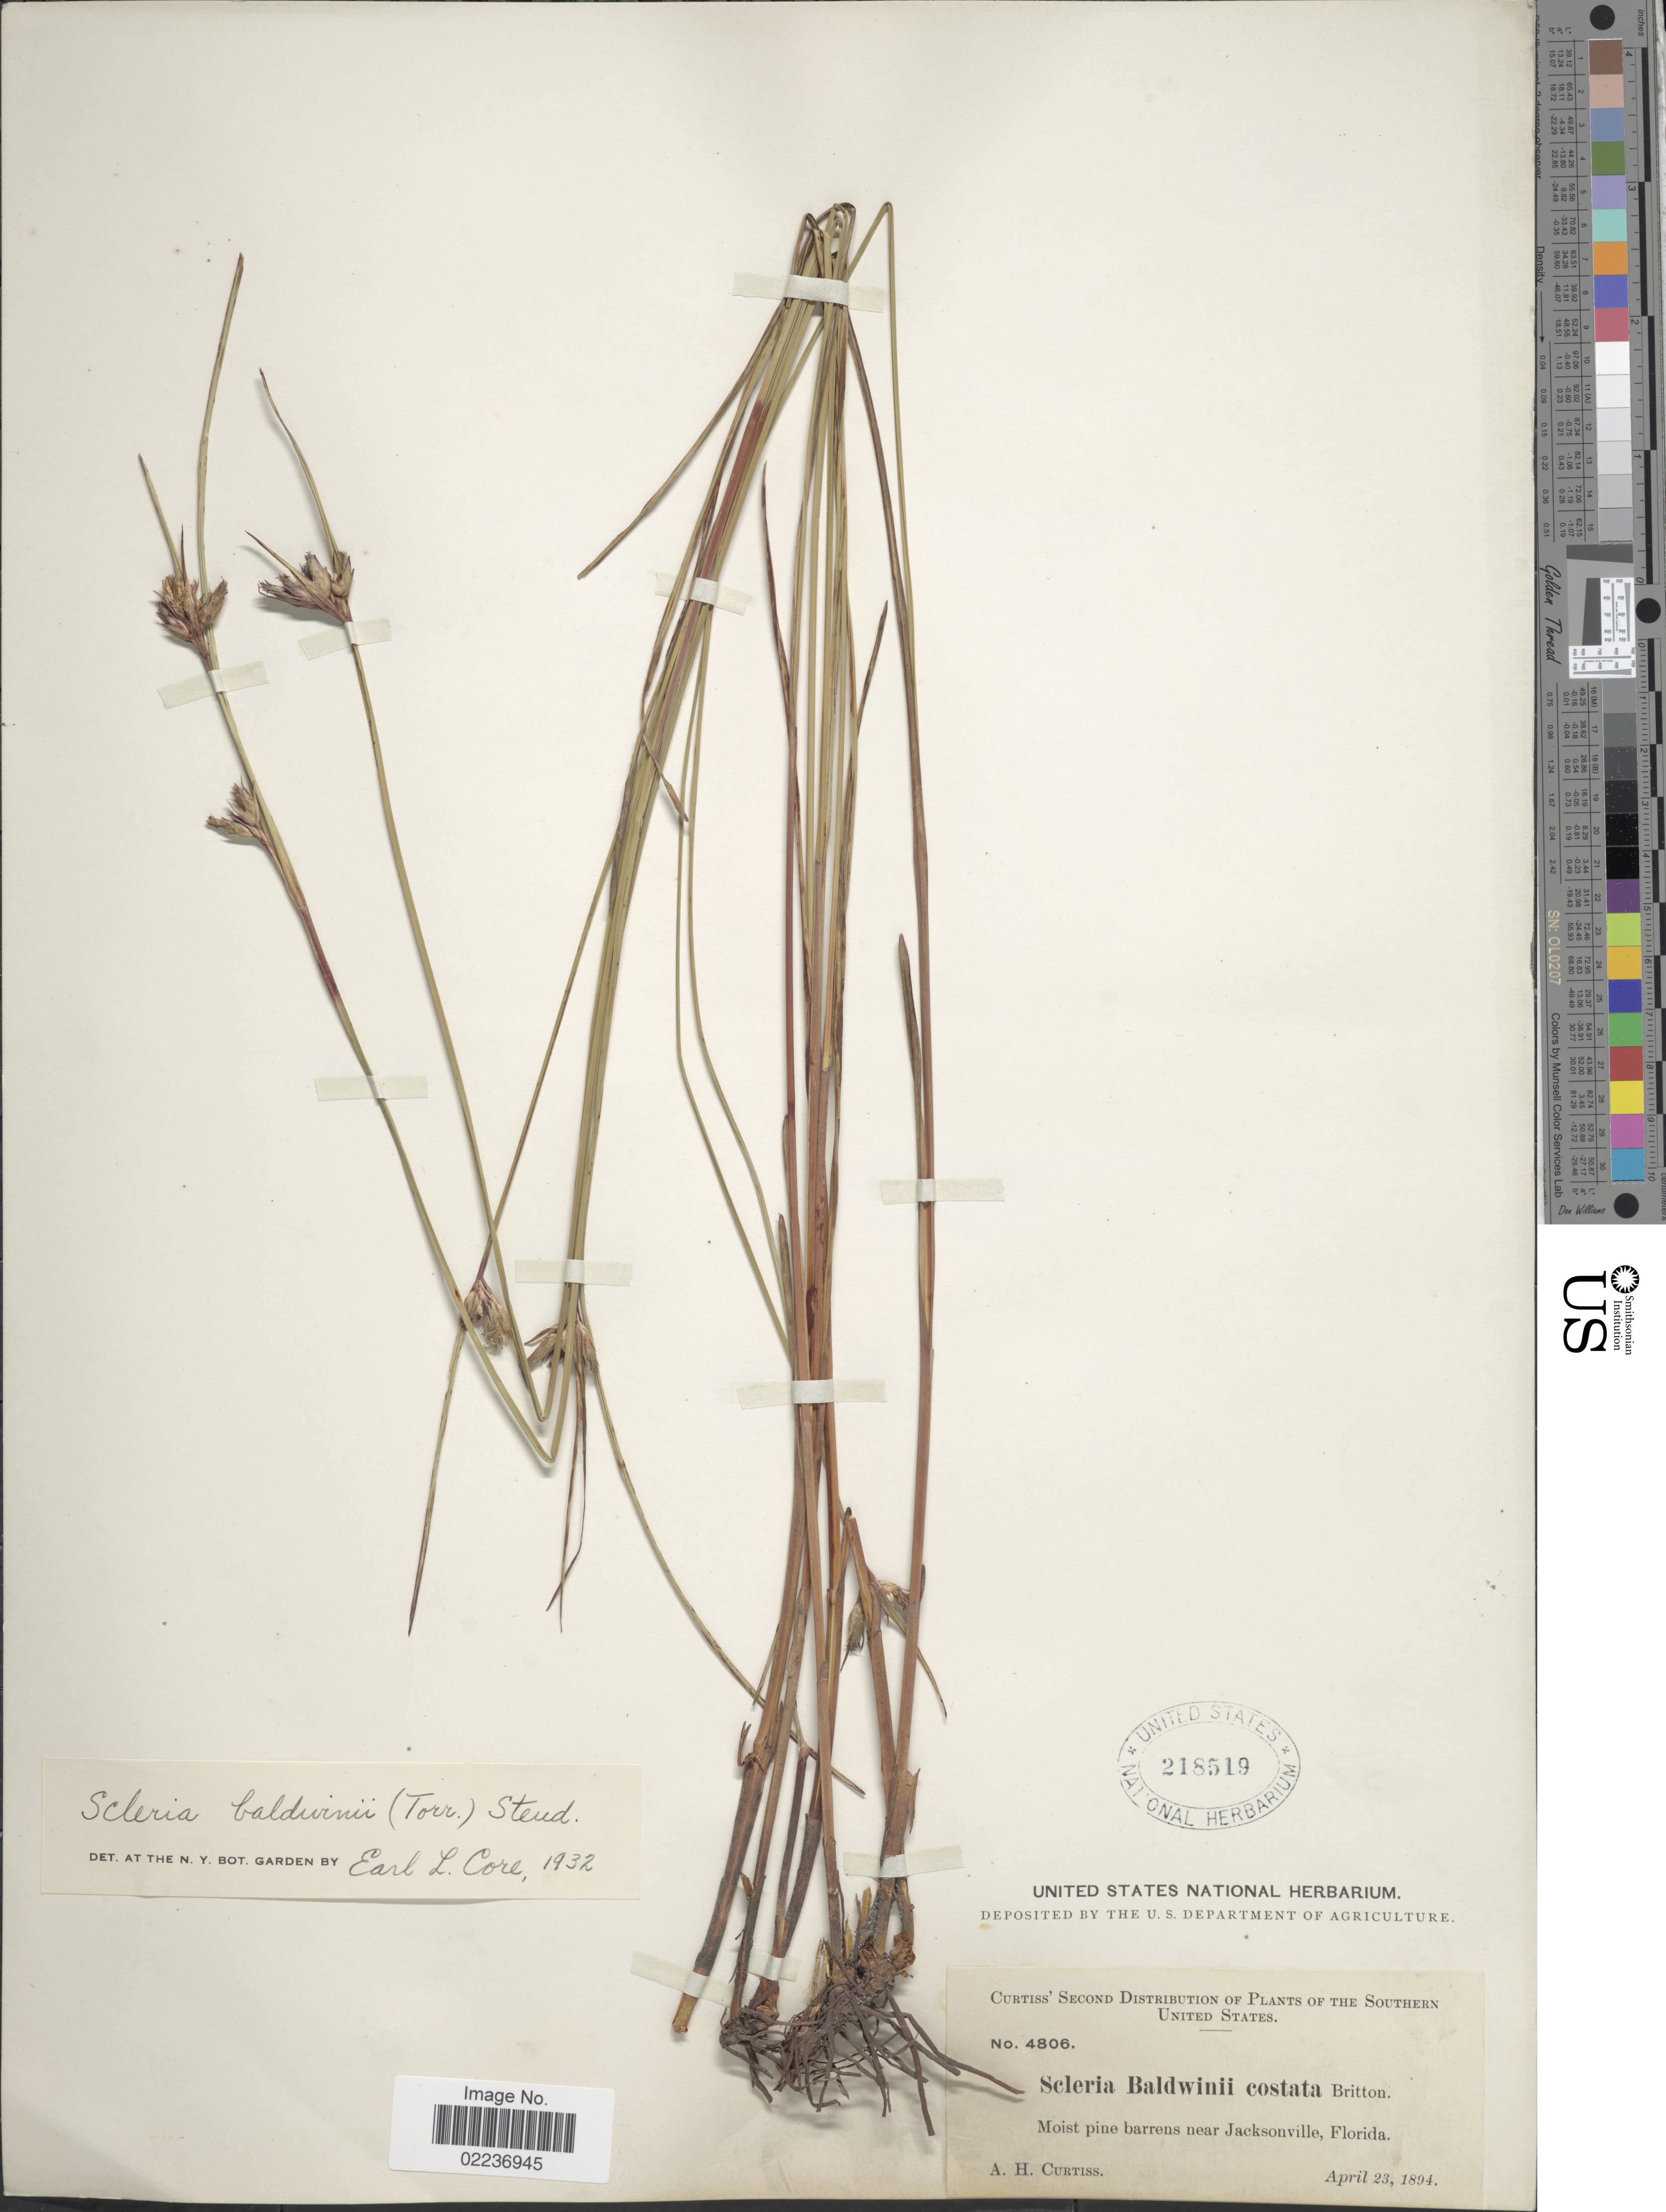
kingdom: Plantae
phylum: Tracheophyta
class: Liliopsida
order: Poales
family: Cyperaceae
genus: Scleria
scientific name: Scleria baldwinii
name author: (Torr.) Steud.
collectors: A. H. Curtiss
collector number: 4806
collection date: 1894-04-23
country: United States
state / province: Florida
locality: Southern United States, moist pine barrens near Jacksonville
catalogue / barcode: US 218519